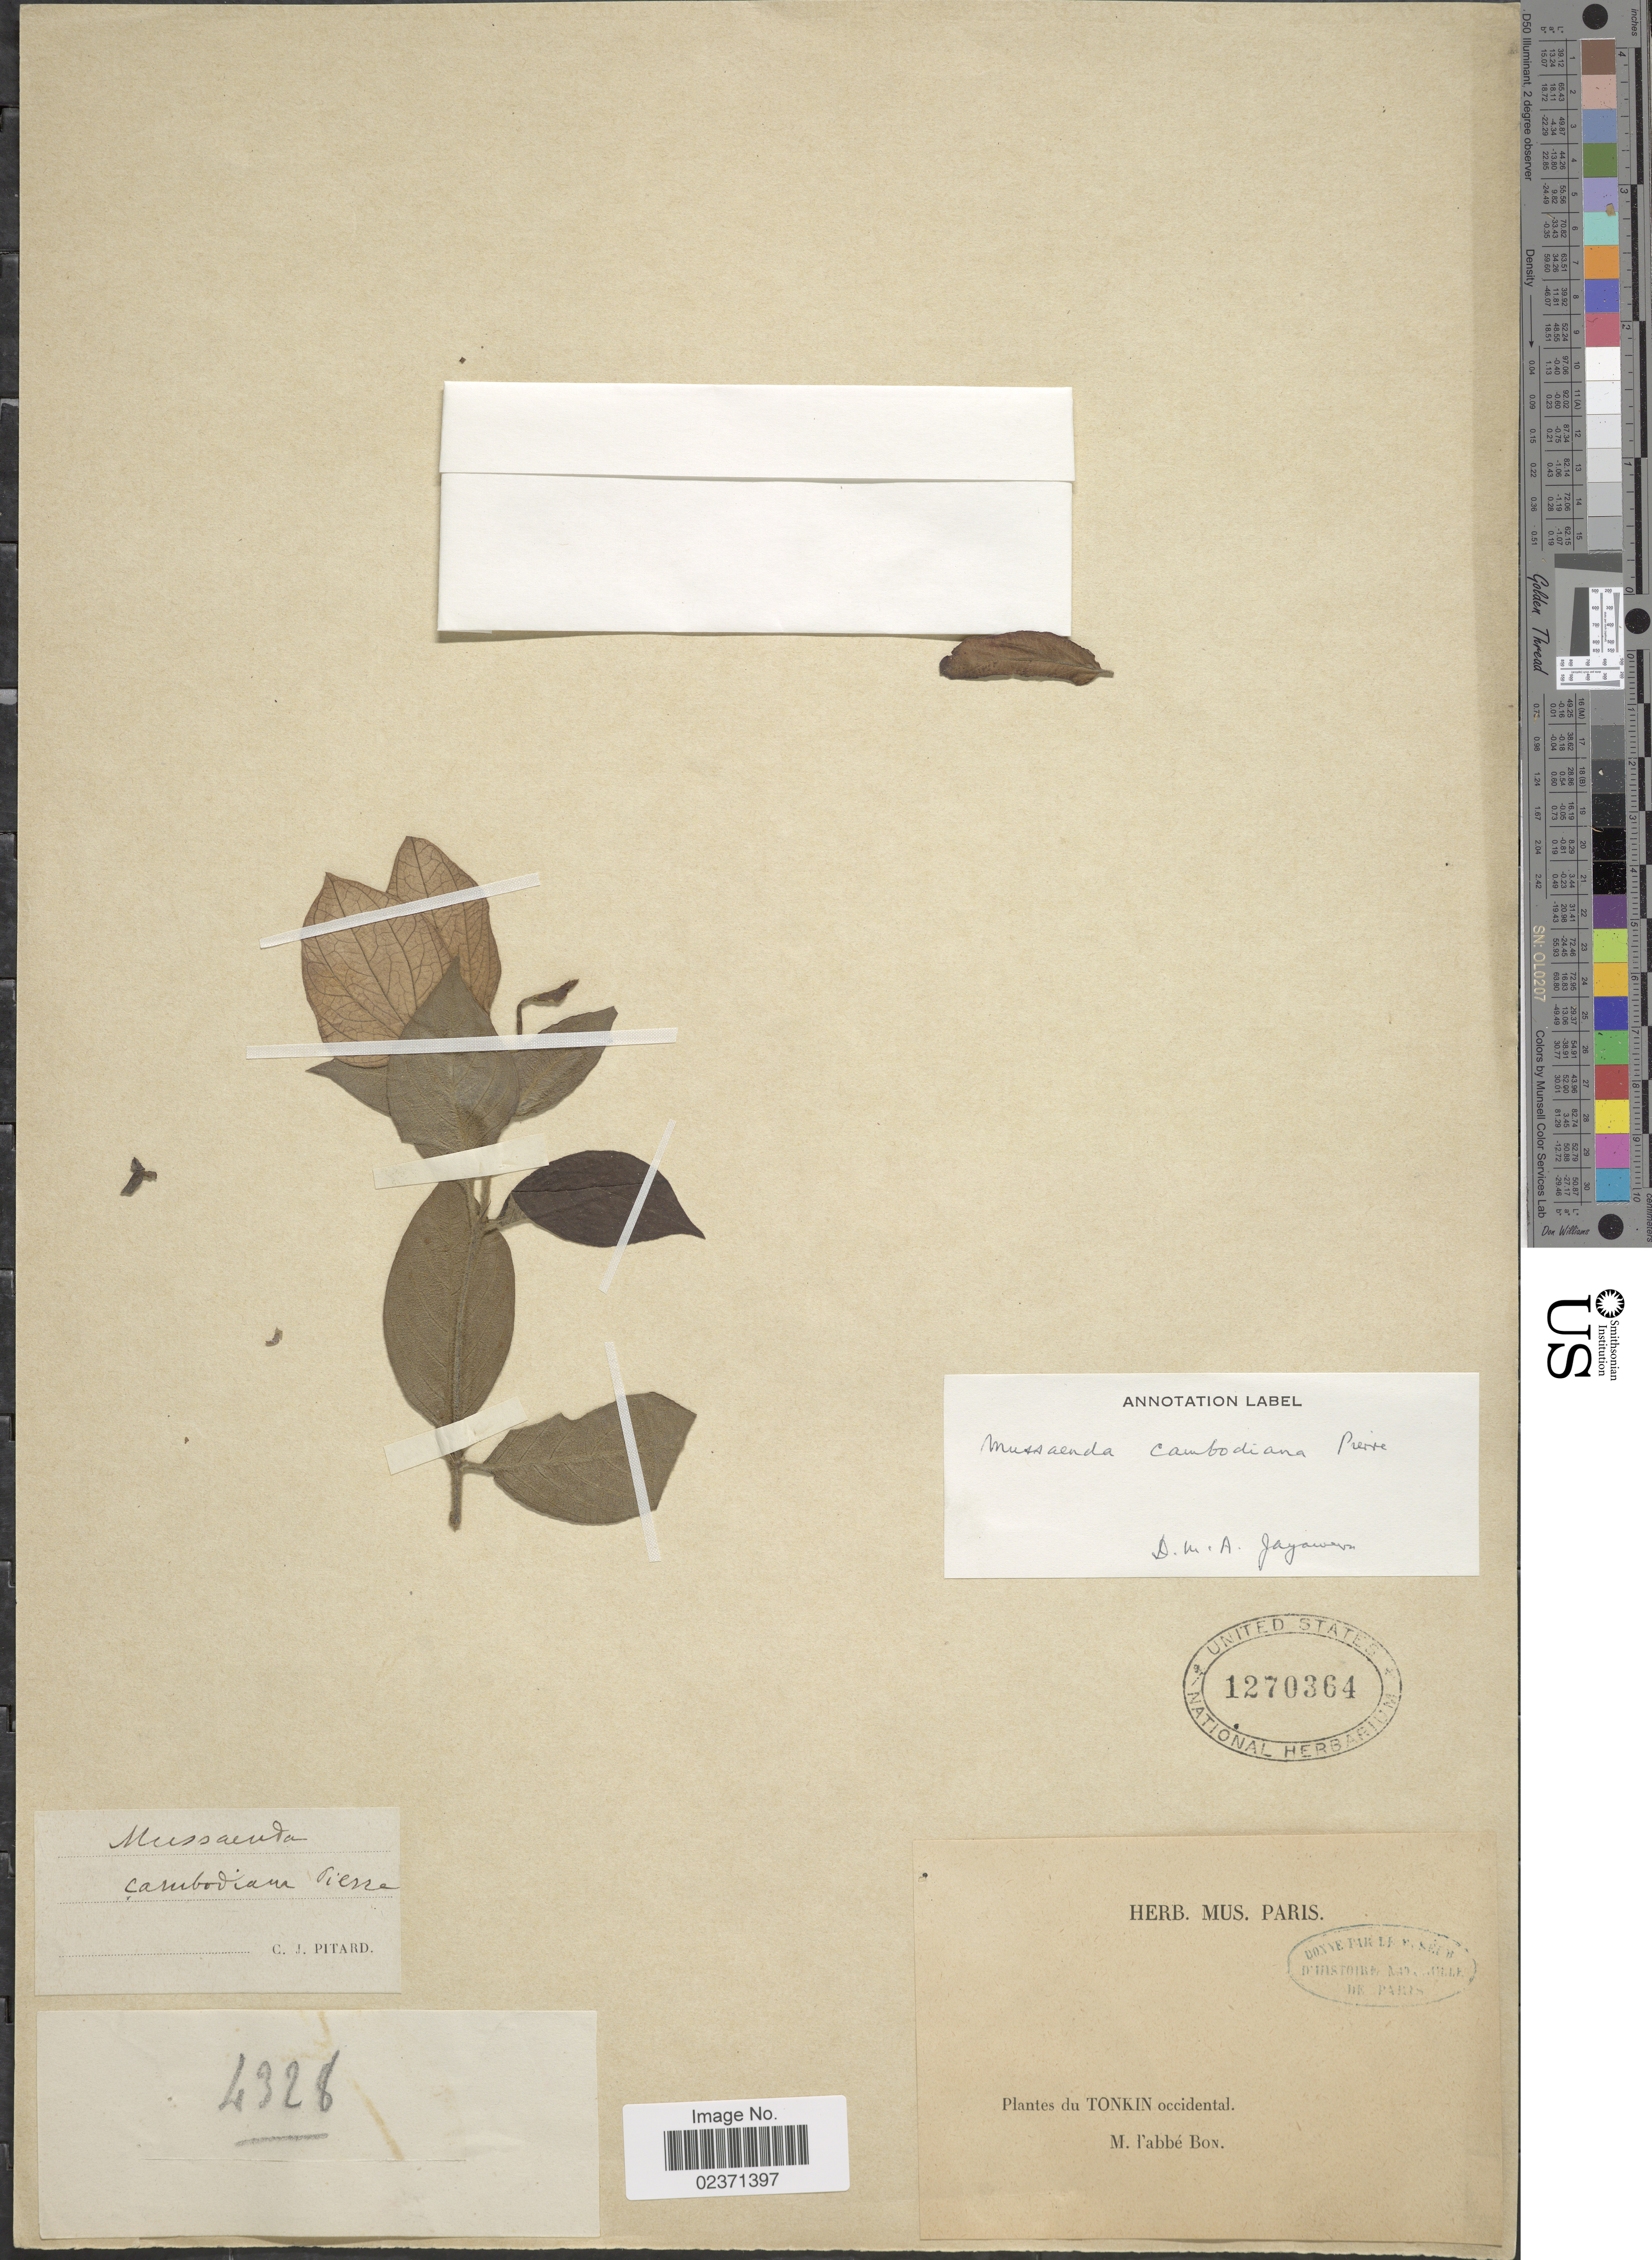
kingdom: Plantae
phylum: Tracheophyta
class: Magnoliopsida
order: Gentianales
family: Rubiaceae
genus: Mussaenda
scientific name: Mussaenda cambodiana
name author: Pierre ex Pit.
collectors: H. F. Bon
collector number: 4328?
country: Vietnam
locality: Tonkin occidental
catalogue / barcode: US 1270364